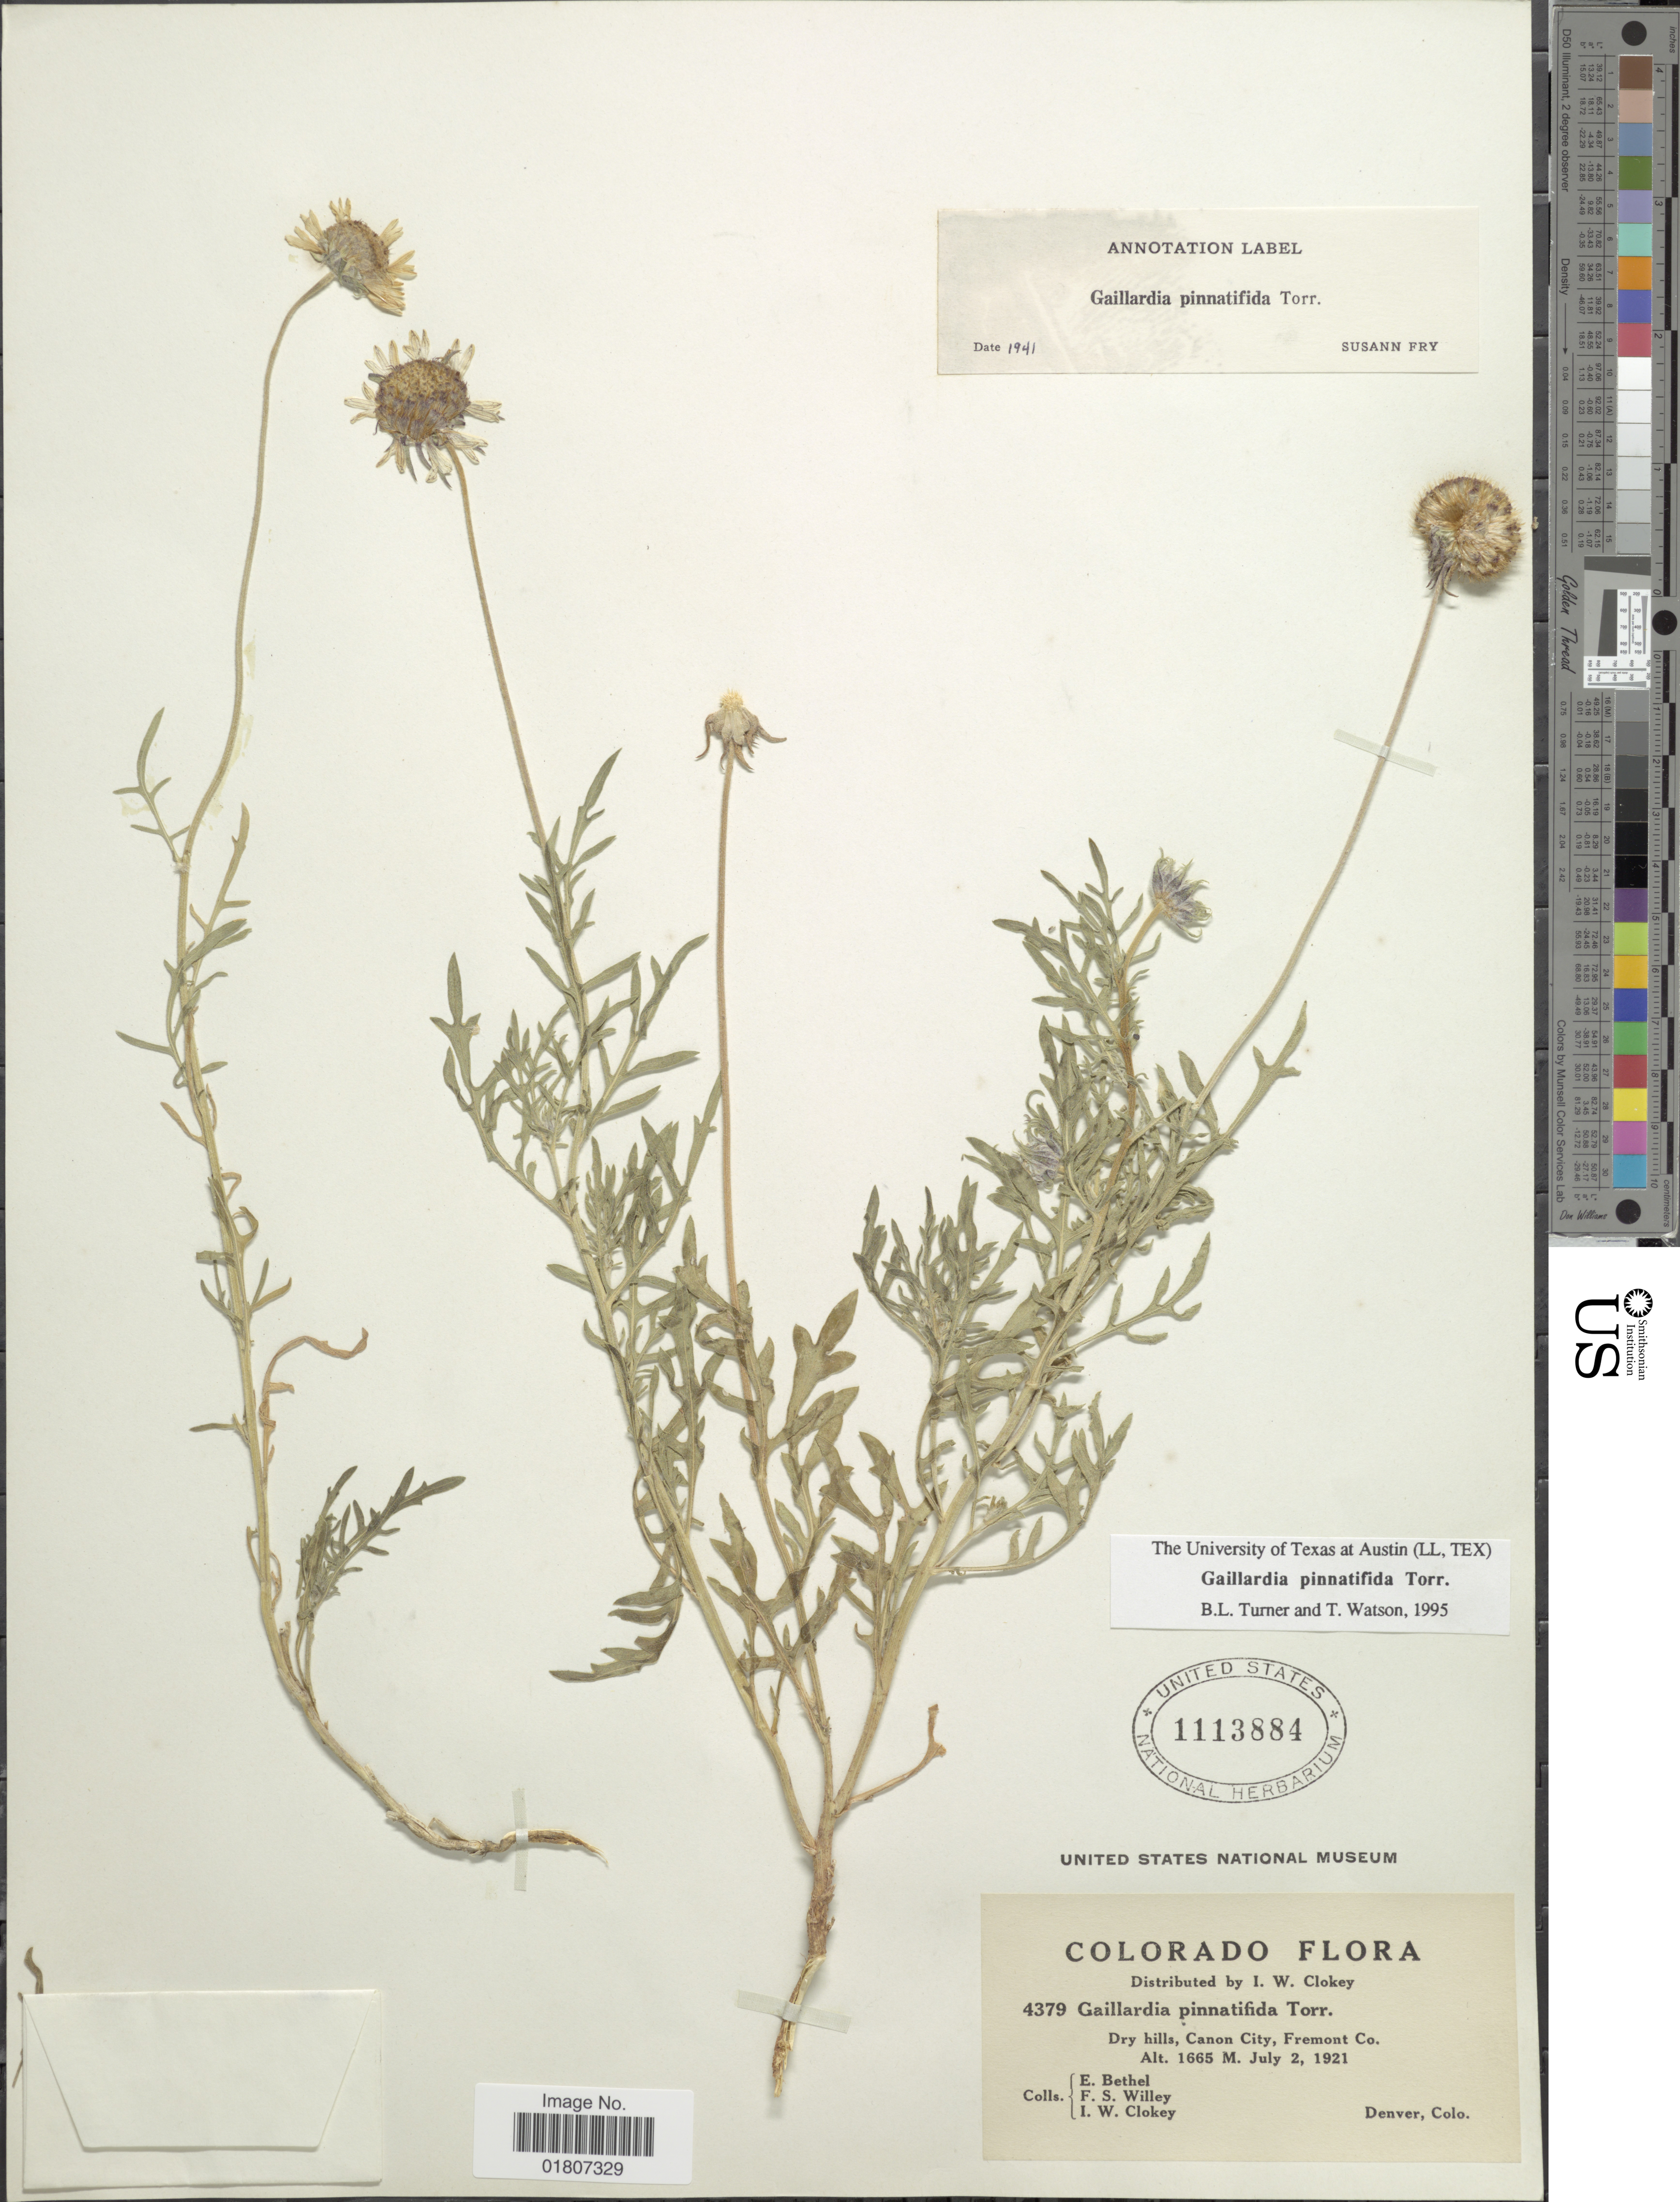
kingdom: Plantae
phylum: Tracheophyta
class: Magnoliopsida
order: Asterales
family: Asteraceae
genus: Gaillardia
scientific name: Gaillardia pinnatifida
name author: Torr.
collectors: E. Bethel, F. Willey & I. W. Clokey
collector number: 4379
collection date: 1921-07-02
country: United States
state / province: Colorado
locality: Canon City, Fremont Co.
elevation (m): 1665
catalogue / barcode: US 1113884